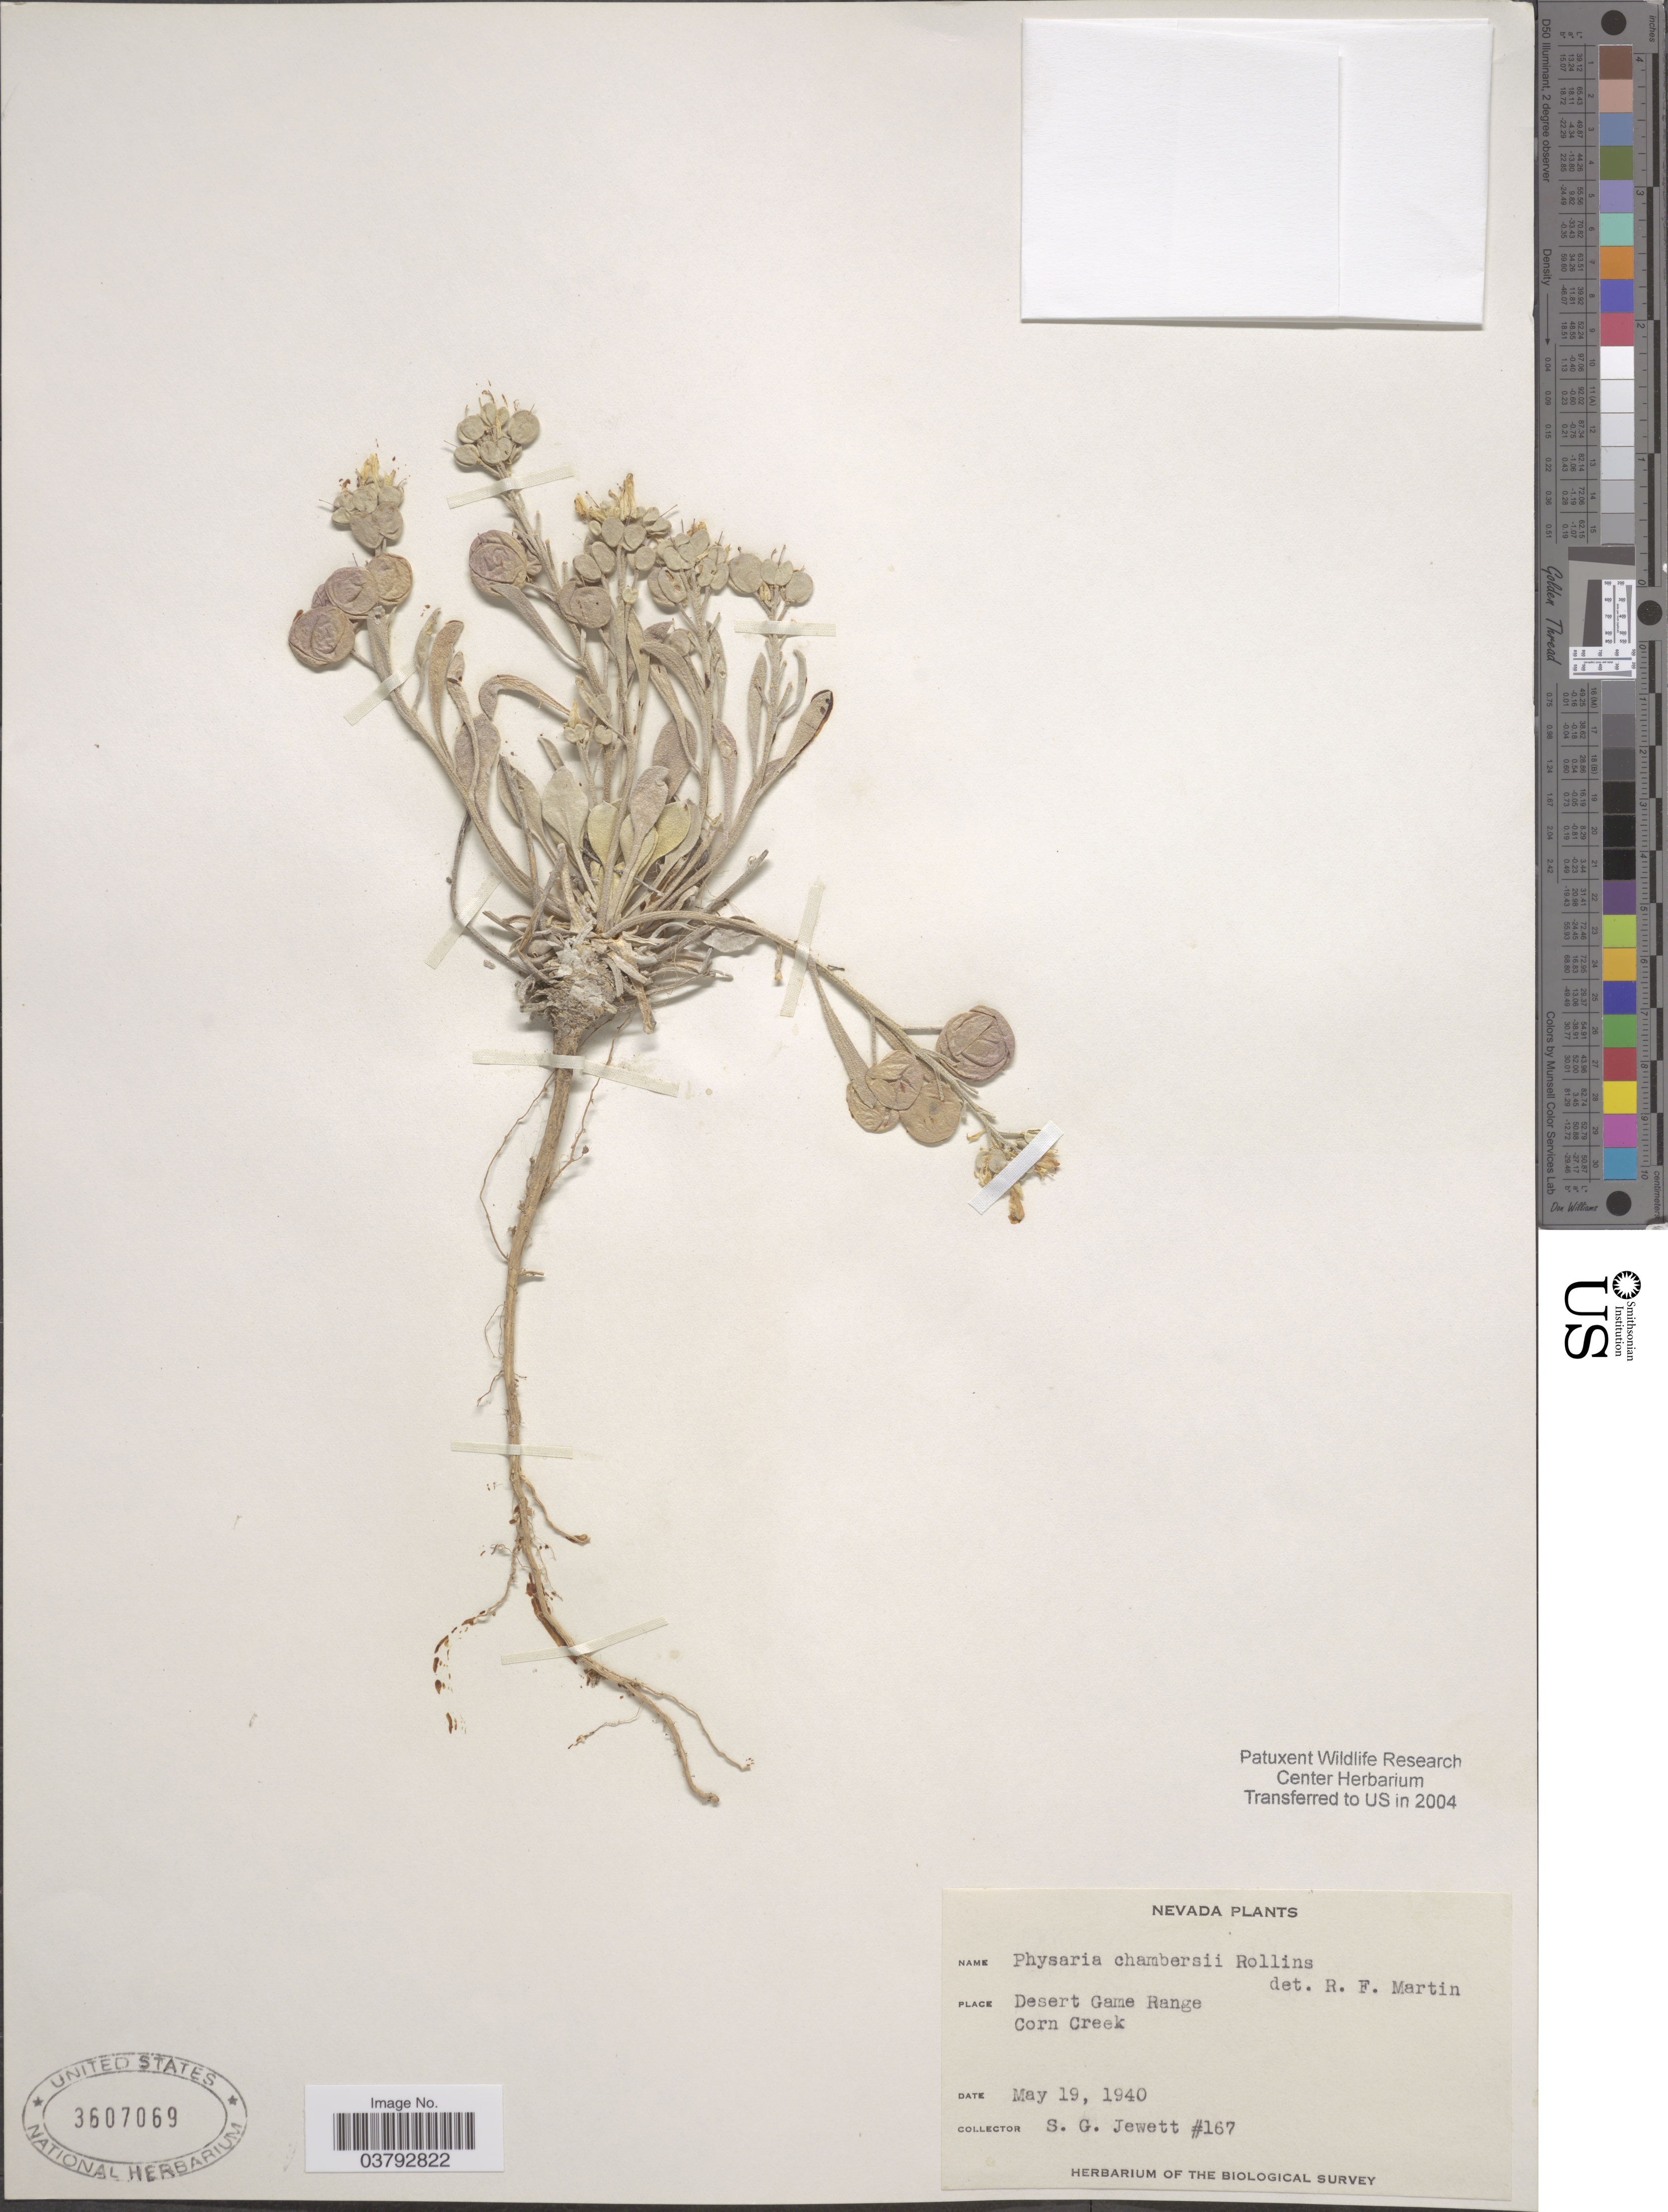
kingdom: Plantae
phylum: Tracheophyta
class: Magnoliopsida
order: Brassicales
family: Brassicaceae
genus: Physaria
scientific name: Physaria chambersii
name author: Rollins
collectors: S. Jewett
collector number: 167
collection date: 1940-05-19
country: United States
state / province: Nevada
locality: Desert Game Range. Corn Creek.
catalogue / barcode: US 3607069